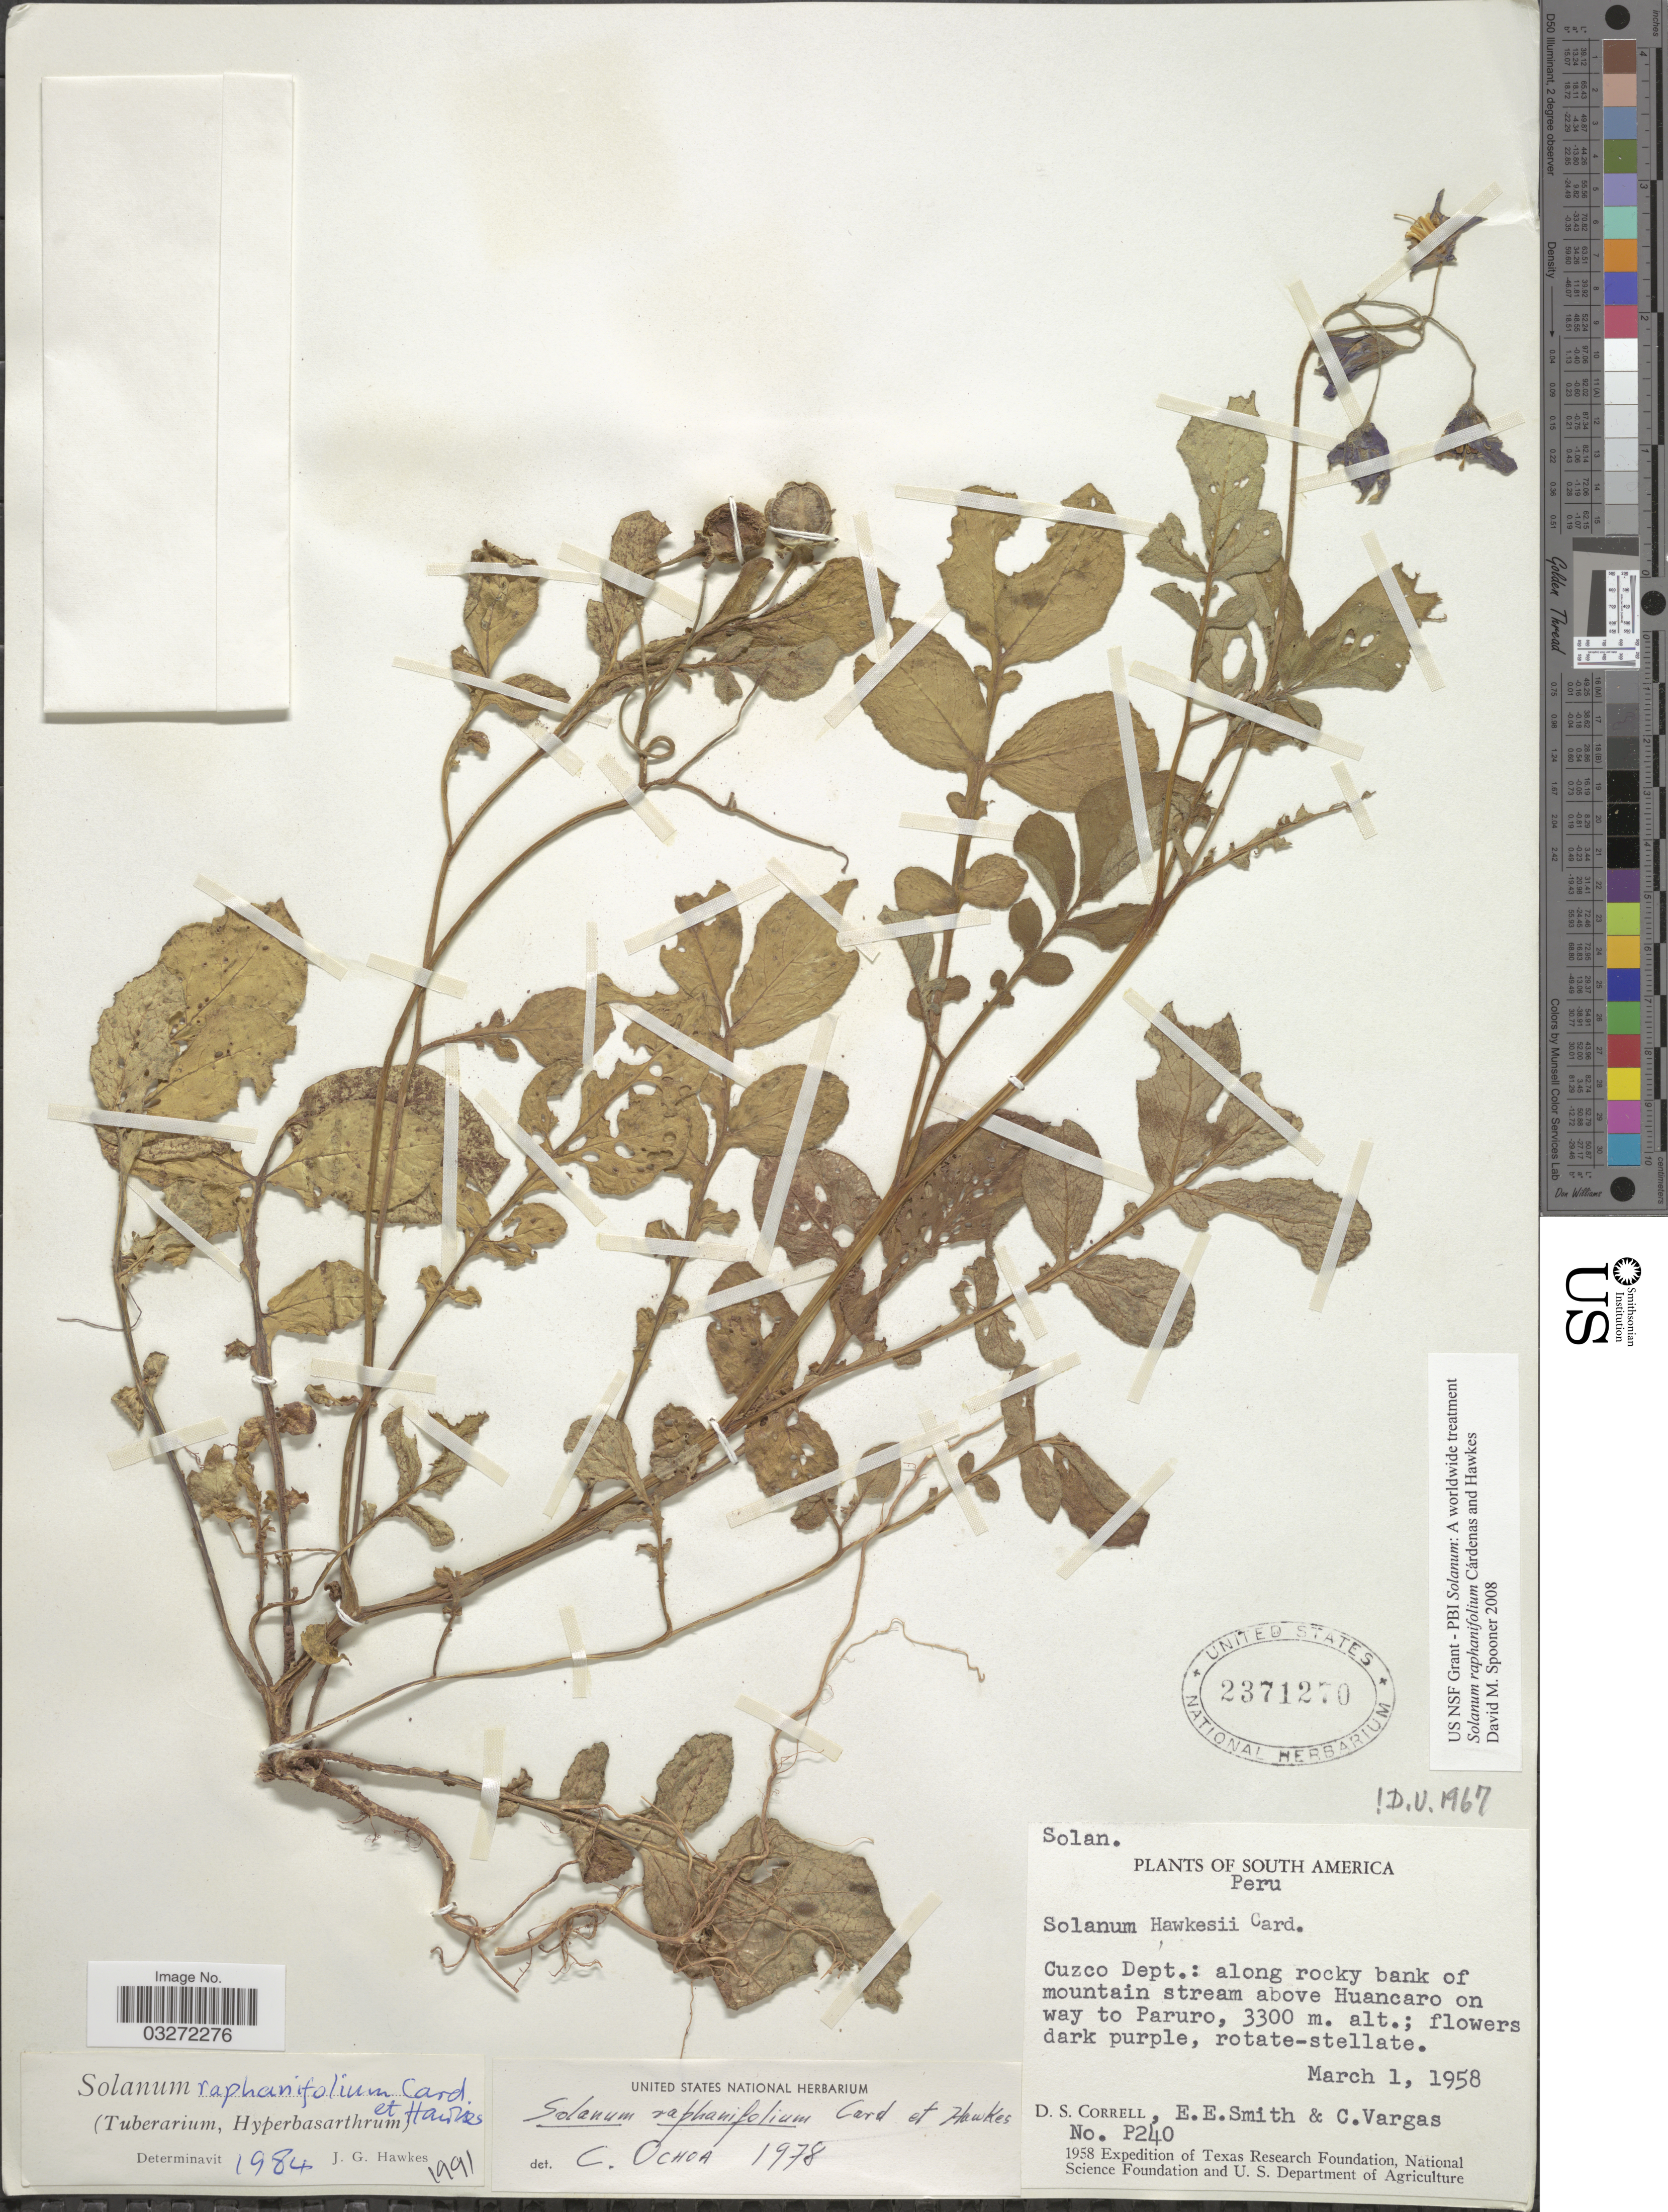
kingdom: Plantae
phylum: Tracheophyta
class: Magnoliopsida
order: Solanales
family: Solanaceae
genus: Solanum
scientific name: Solanum raphanifolium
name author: Cárdenas & Hawkes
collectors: D. S. Correll, E. E. Smith & C. Vargas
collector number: P240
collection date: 1958-03-01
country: Peru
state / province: Cusco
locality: Cuzco Dept.: along rocky bank of mountain stream above Huancaro on way to Paruro.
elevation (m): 3300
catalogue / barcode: US 2371270